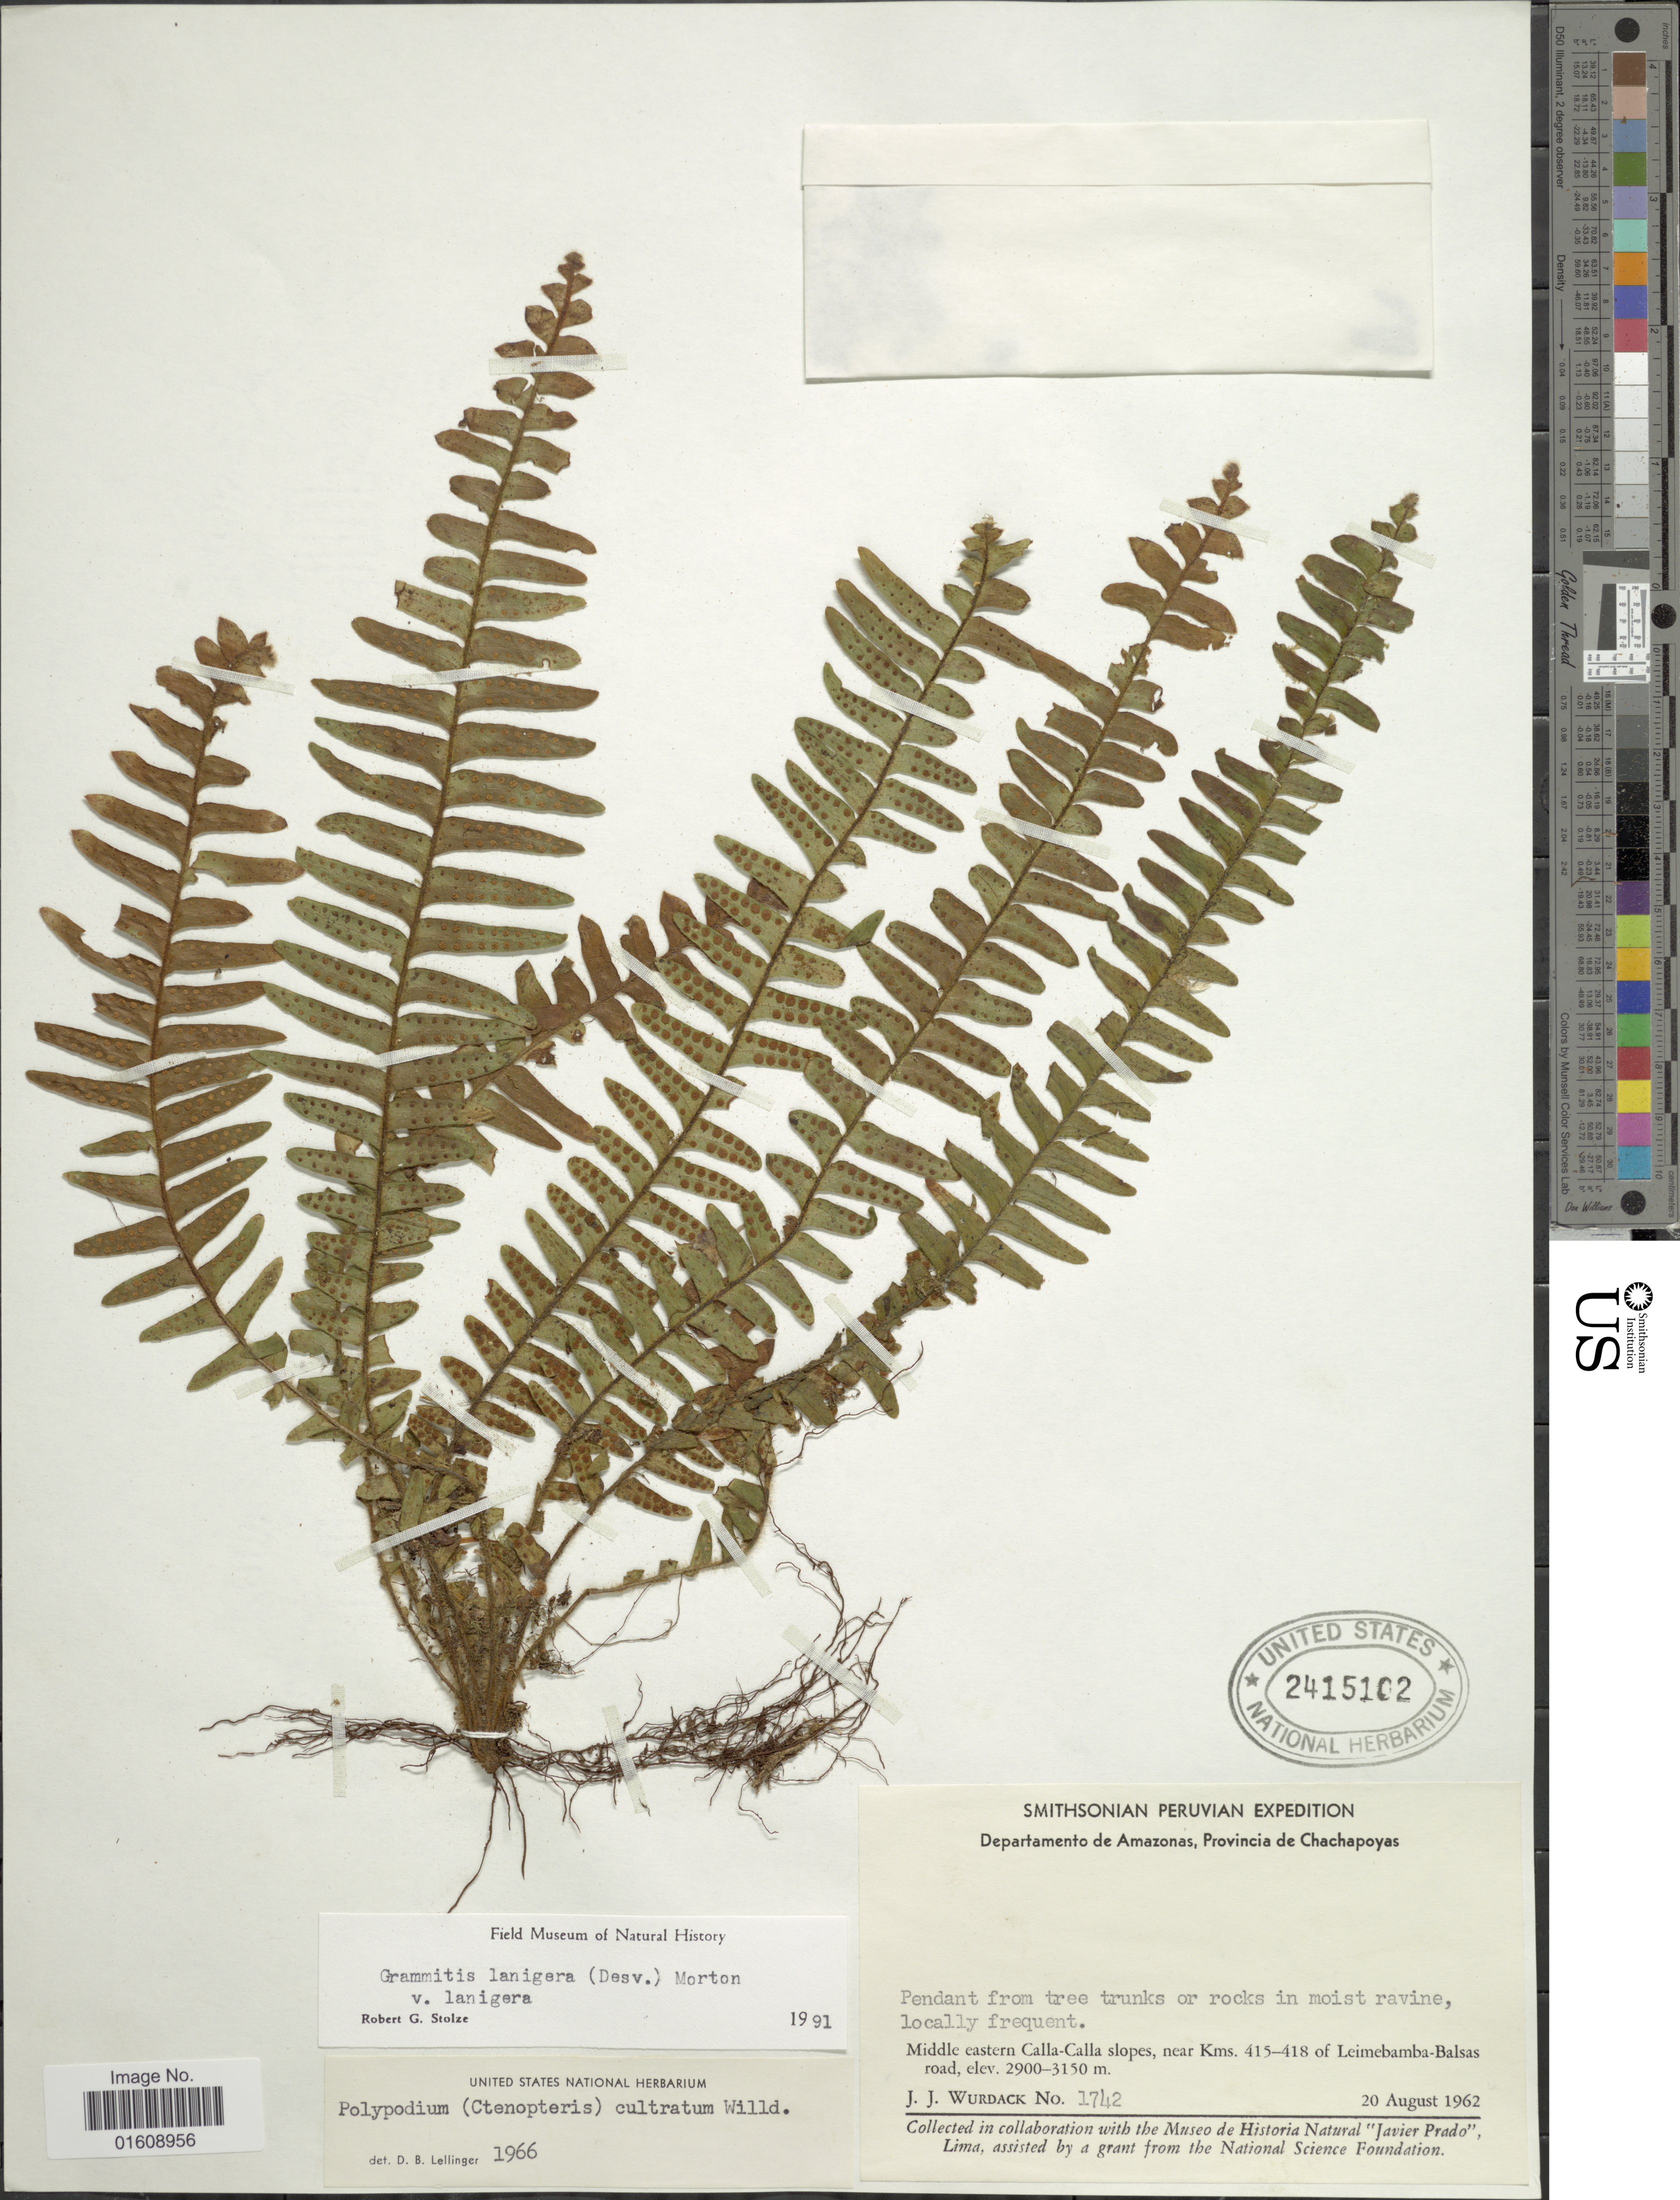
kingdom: Plantae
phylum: Tracheophyta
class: Polypodiopsida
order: Polypodiales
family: Polypodiaceae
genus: Alansmia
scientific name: Alansmia lanigera var. lanigera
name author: (Desv.) Moguel & M. Kessler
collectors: J. J. Wurdack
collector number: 1742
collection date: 1962-08-20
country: Peru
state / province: Amazonas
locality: Departamento de Amazonas, Provincia de Chachapoyas, Middle eastern Calla-Calla slopes, near Kms. 415-418 of Leimebamba-Balsa road.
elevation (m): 2900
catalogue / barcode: US 2415102